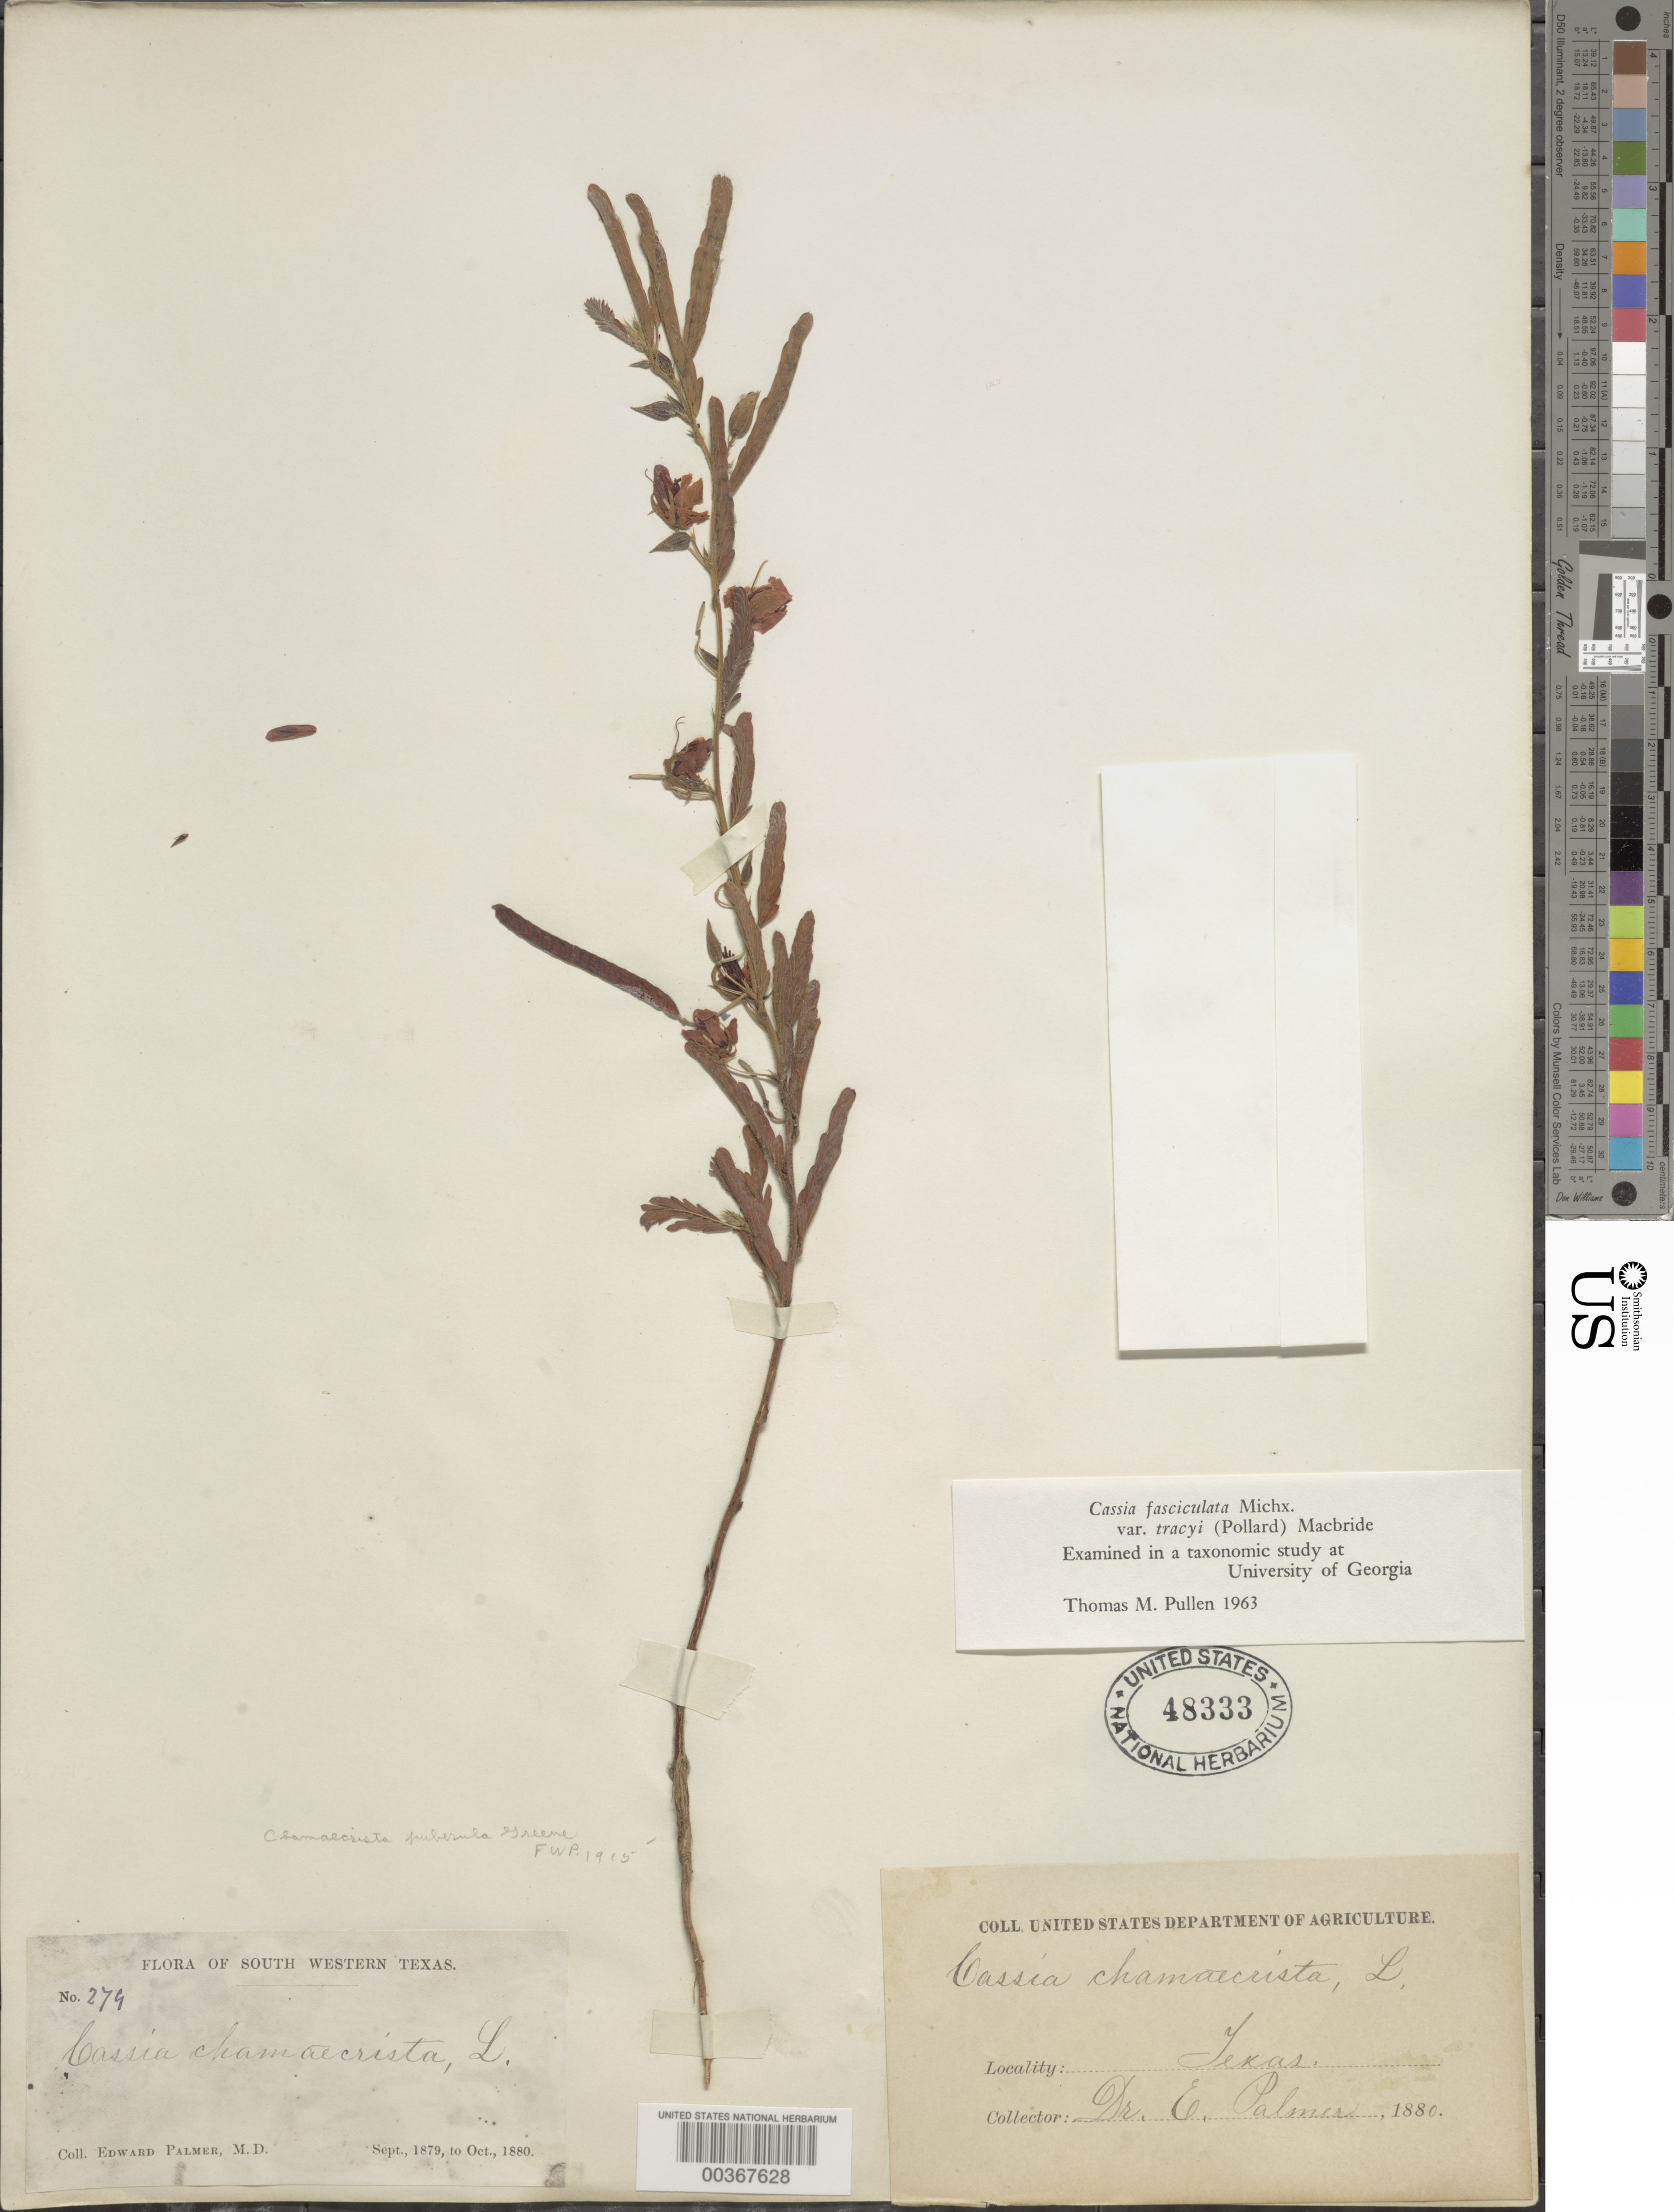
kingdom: Plantae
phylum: Tracheophyta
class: Magnoliopsida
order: Fabales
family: Fabaceae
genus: Chamaecrista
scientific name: Chamaecrista fasciculata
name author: (Michx.) Greene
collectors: E. Palmer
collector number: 279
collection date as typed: Sep 1879 to -- Oct 1880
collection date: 1879-09/1880-10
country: United States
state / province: Texas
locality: Sw texas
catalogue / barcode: US 48333